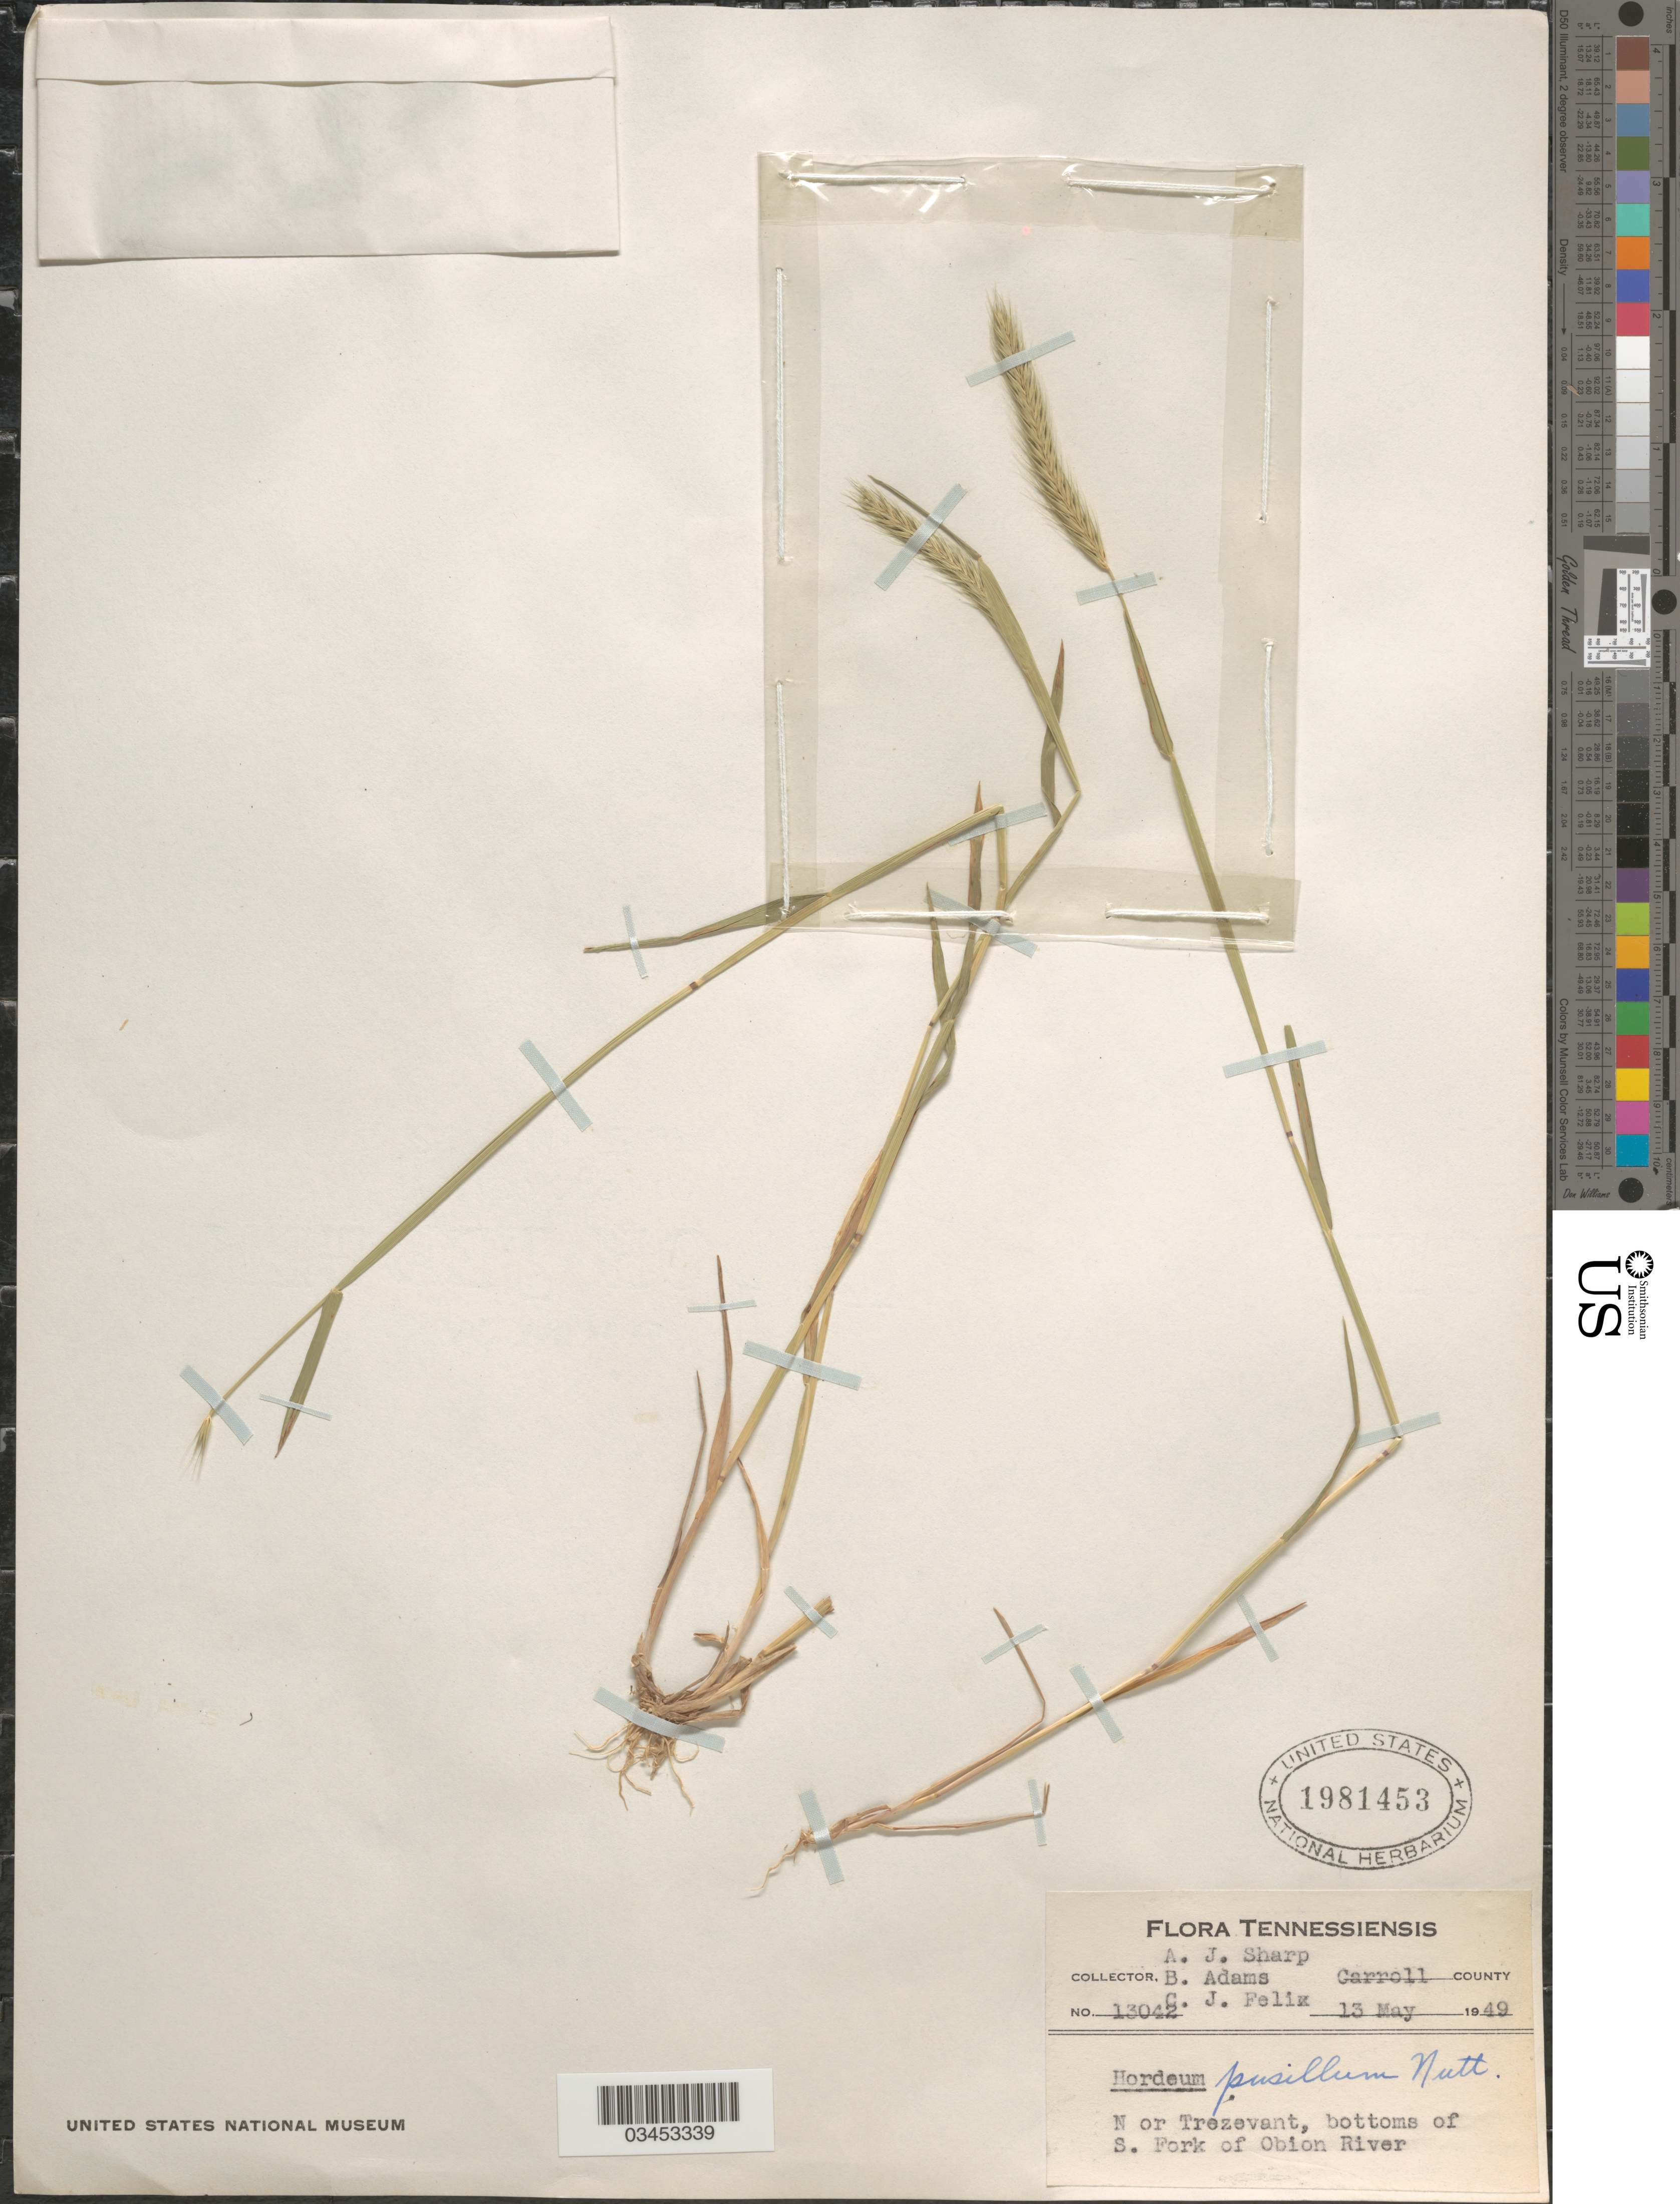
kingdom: Plantae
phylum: Tracheophyta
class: Liliopsida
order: Poales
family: Poaceae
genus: Hordeum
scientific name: Hordeum pusillum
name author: Nutt.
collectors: A. J. Sharp, B. Adams & C. Felix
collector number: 13042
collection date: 1949-05-13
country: United States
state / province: Tennessee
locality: Carroll County. N or Trezevant, bottoms of S. Fork of Obion River.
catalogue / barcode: US 1981453